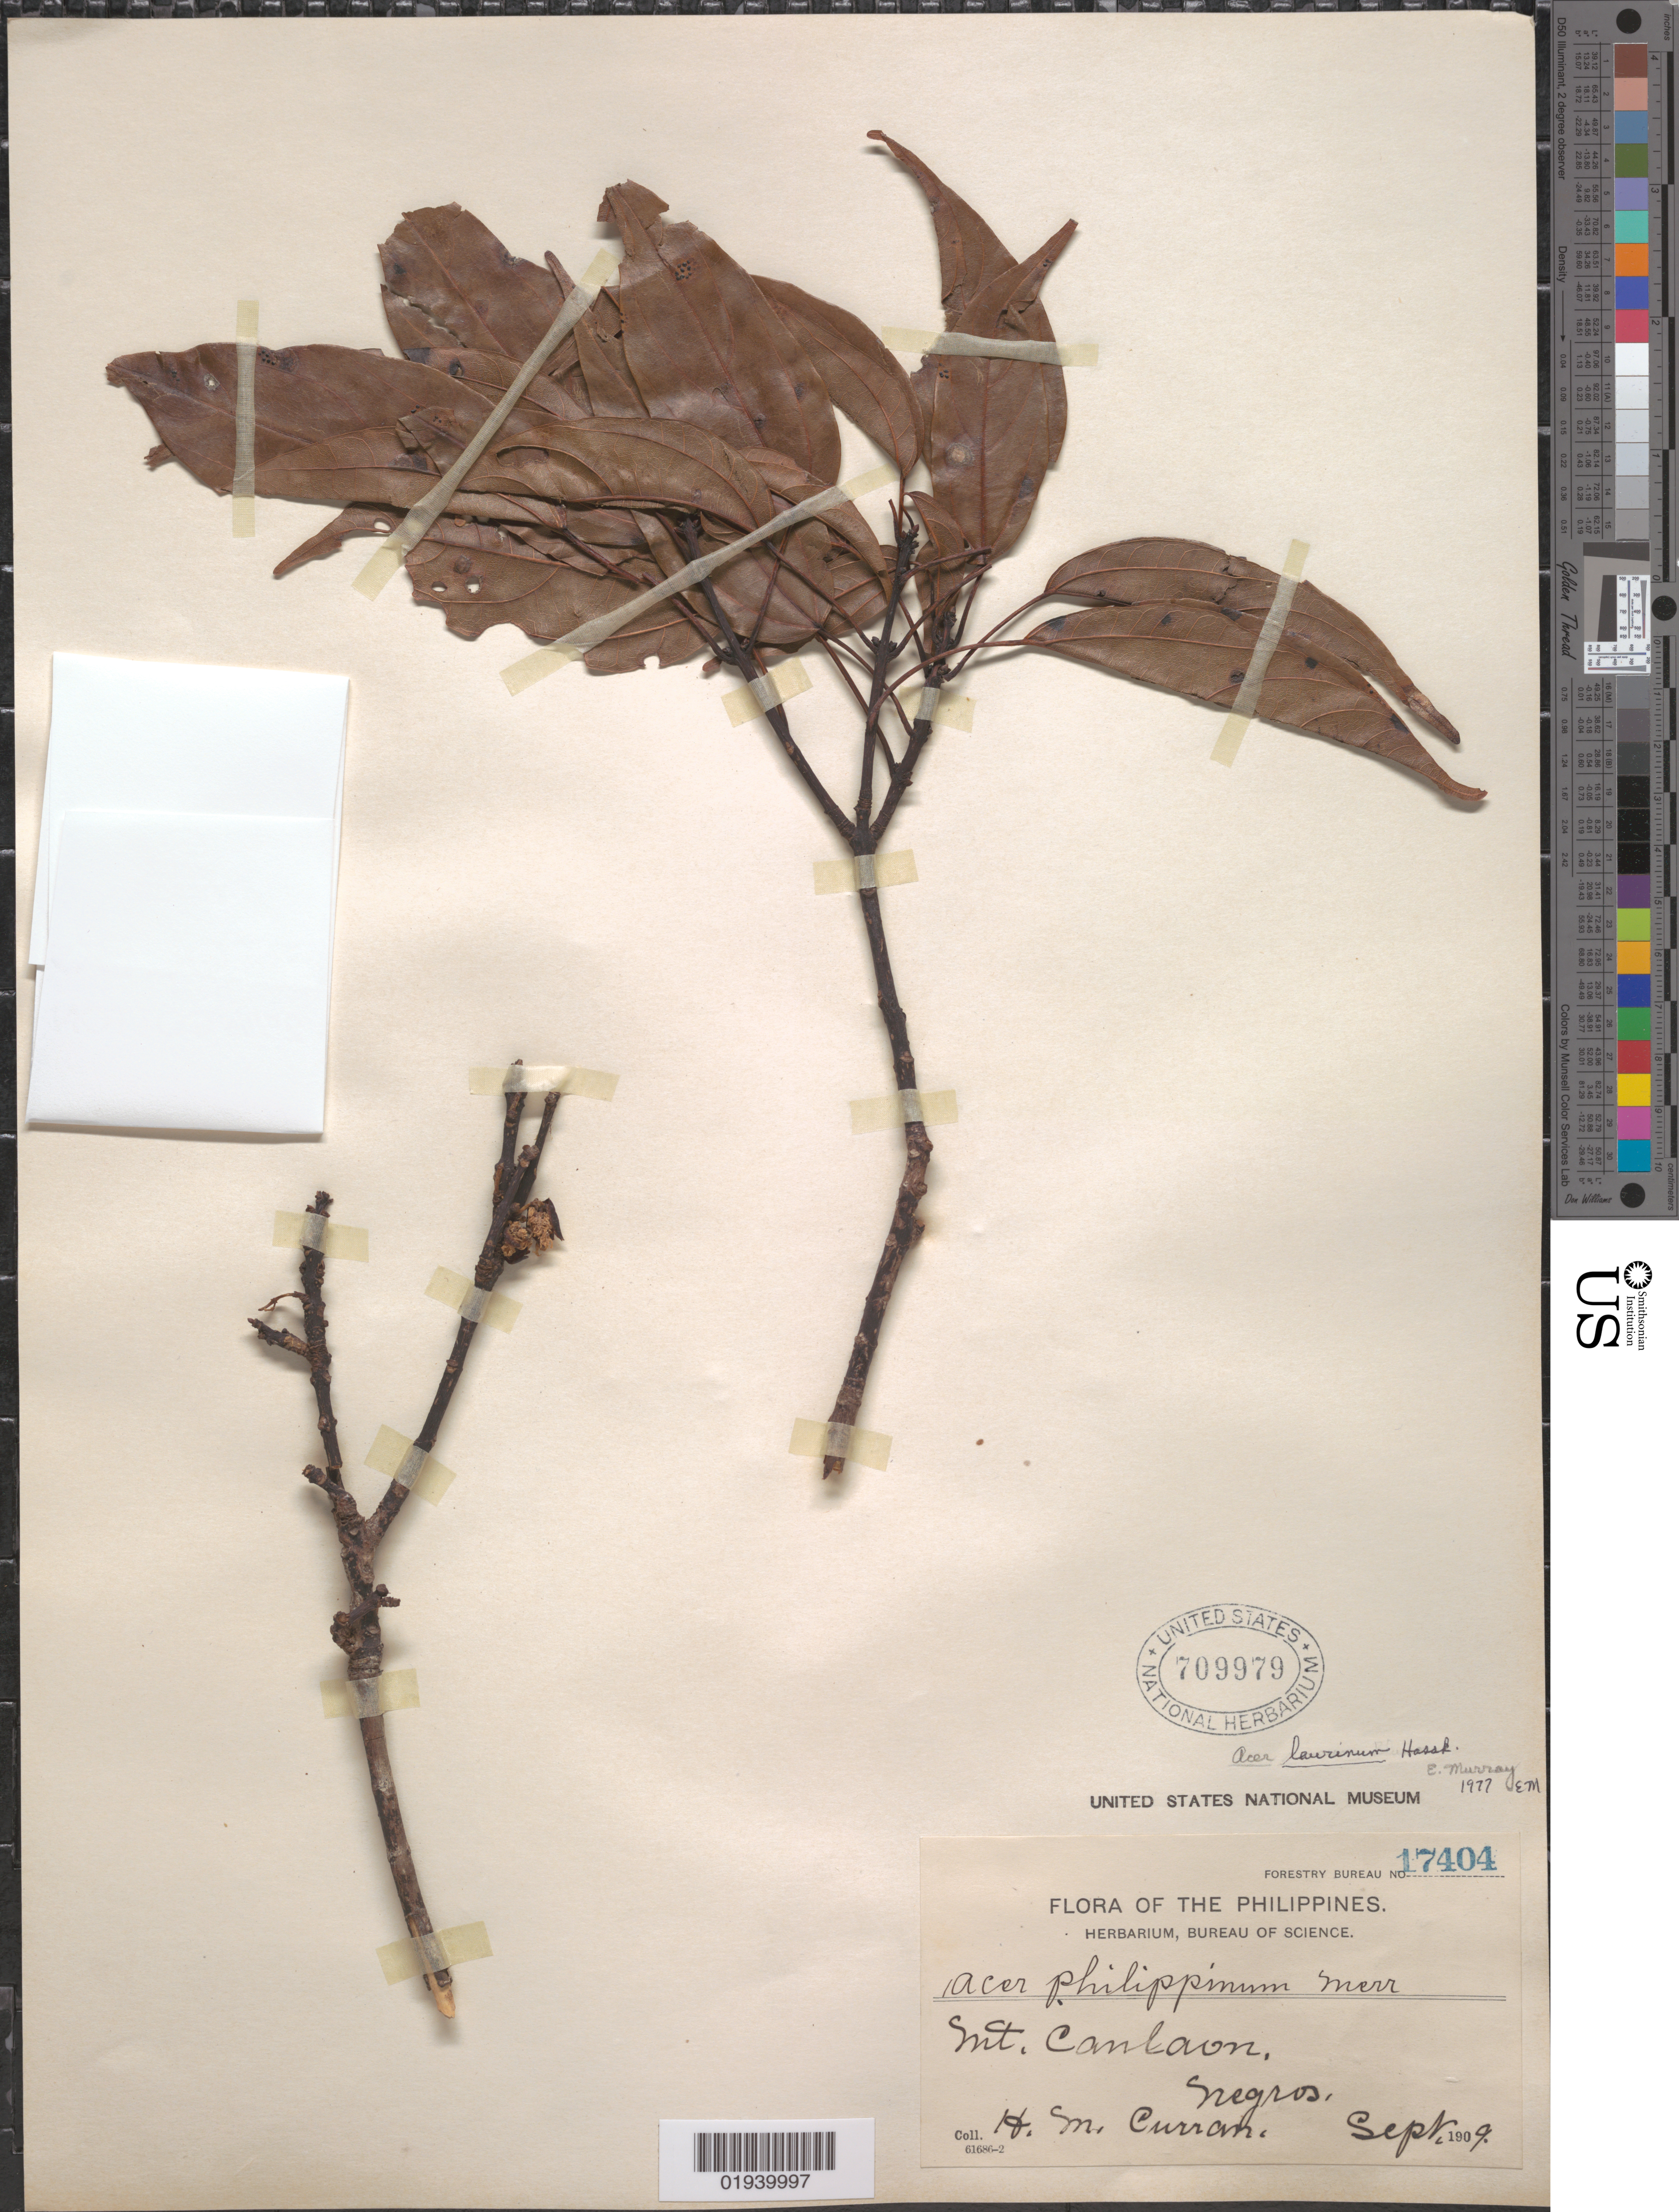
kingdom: Plantae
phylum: Tracheophyta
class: Magnoliopsida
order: Sapindales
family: Sapindaceae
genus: Acer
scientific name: Acer laurinum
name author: Hassk.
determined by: Murray, Edward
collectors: H. M. Curran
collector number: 17404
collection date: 1909-09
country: Philippines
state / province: Central Visayas / Western Visayas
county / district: Negros Occidental / Negros Oriental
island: Negros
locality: Mt. Canlaon [Kanlaon]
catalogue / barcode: US 709979